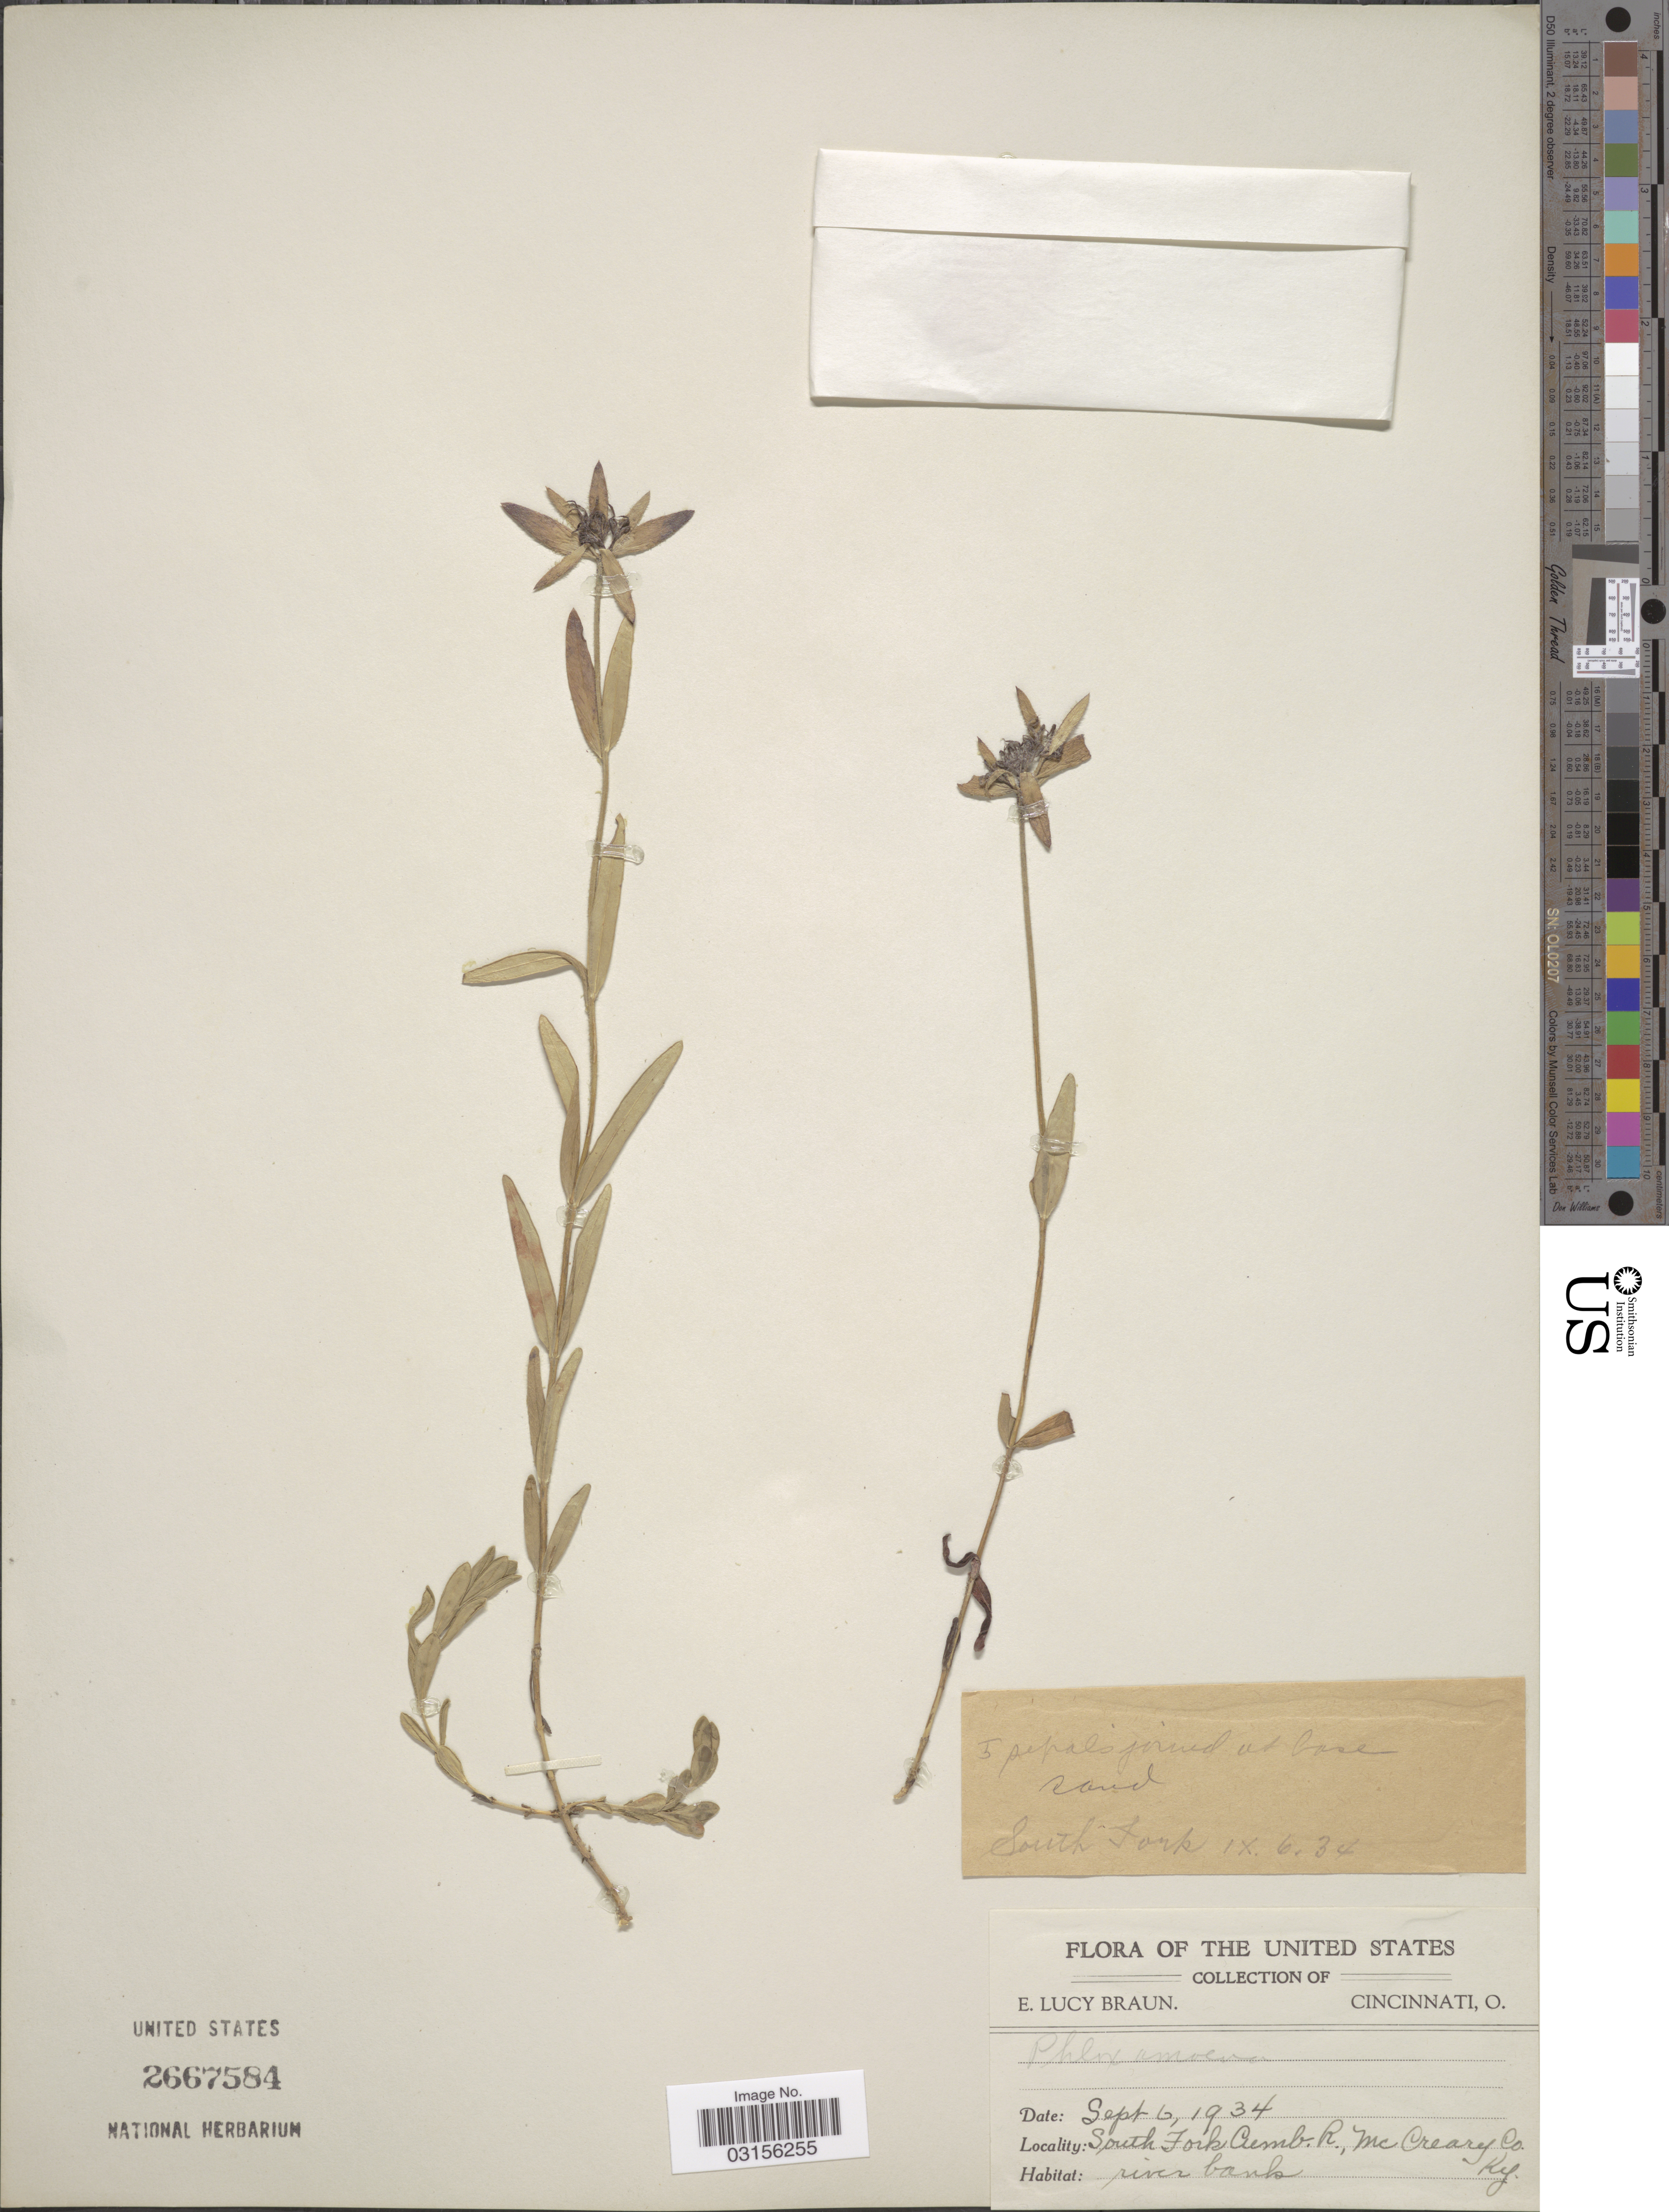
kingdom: Plantae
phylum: Tracheophyta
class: Magnoliopsida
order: Ericales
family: Polemoniaceae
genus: Phlox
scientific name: Phlox amoena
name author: Sims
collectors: E. L. Braun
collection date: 1934-09-06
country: United States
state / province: Kentucky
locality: South Fork Cumb. R., McCreary Co.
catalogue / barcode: US 2667584